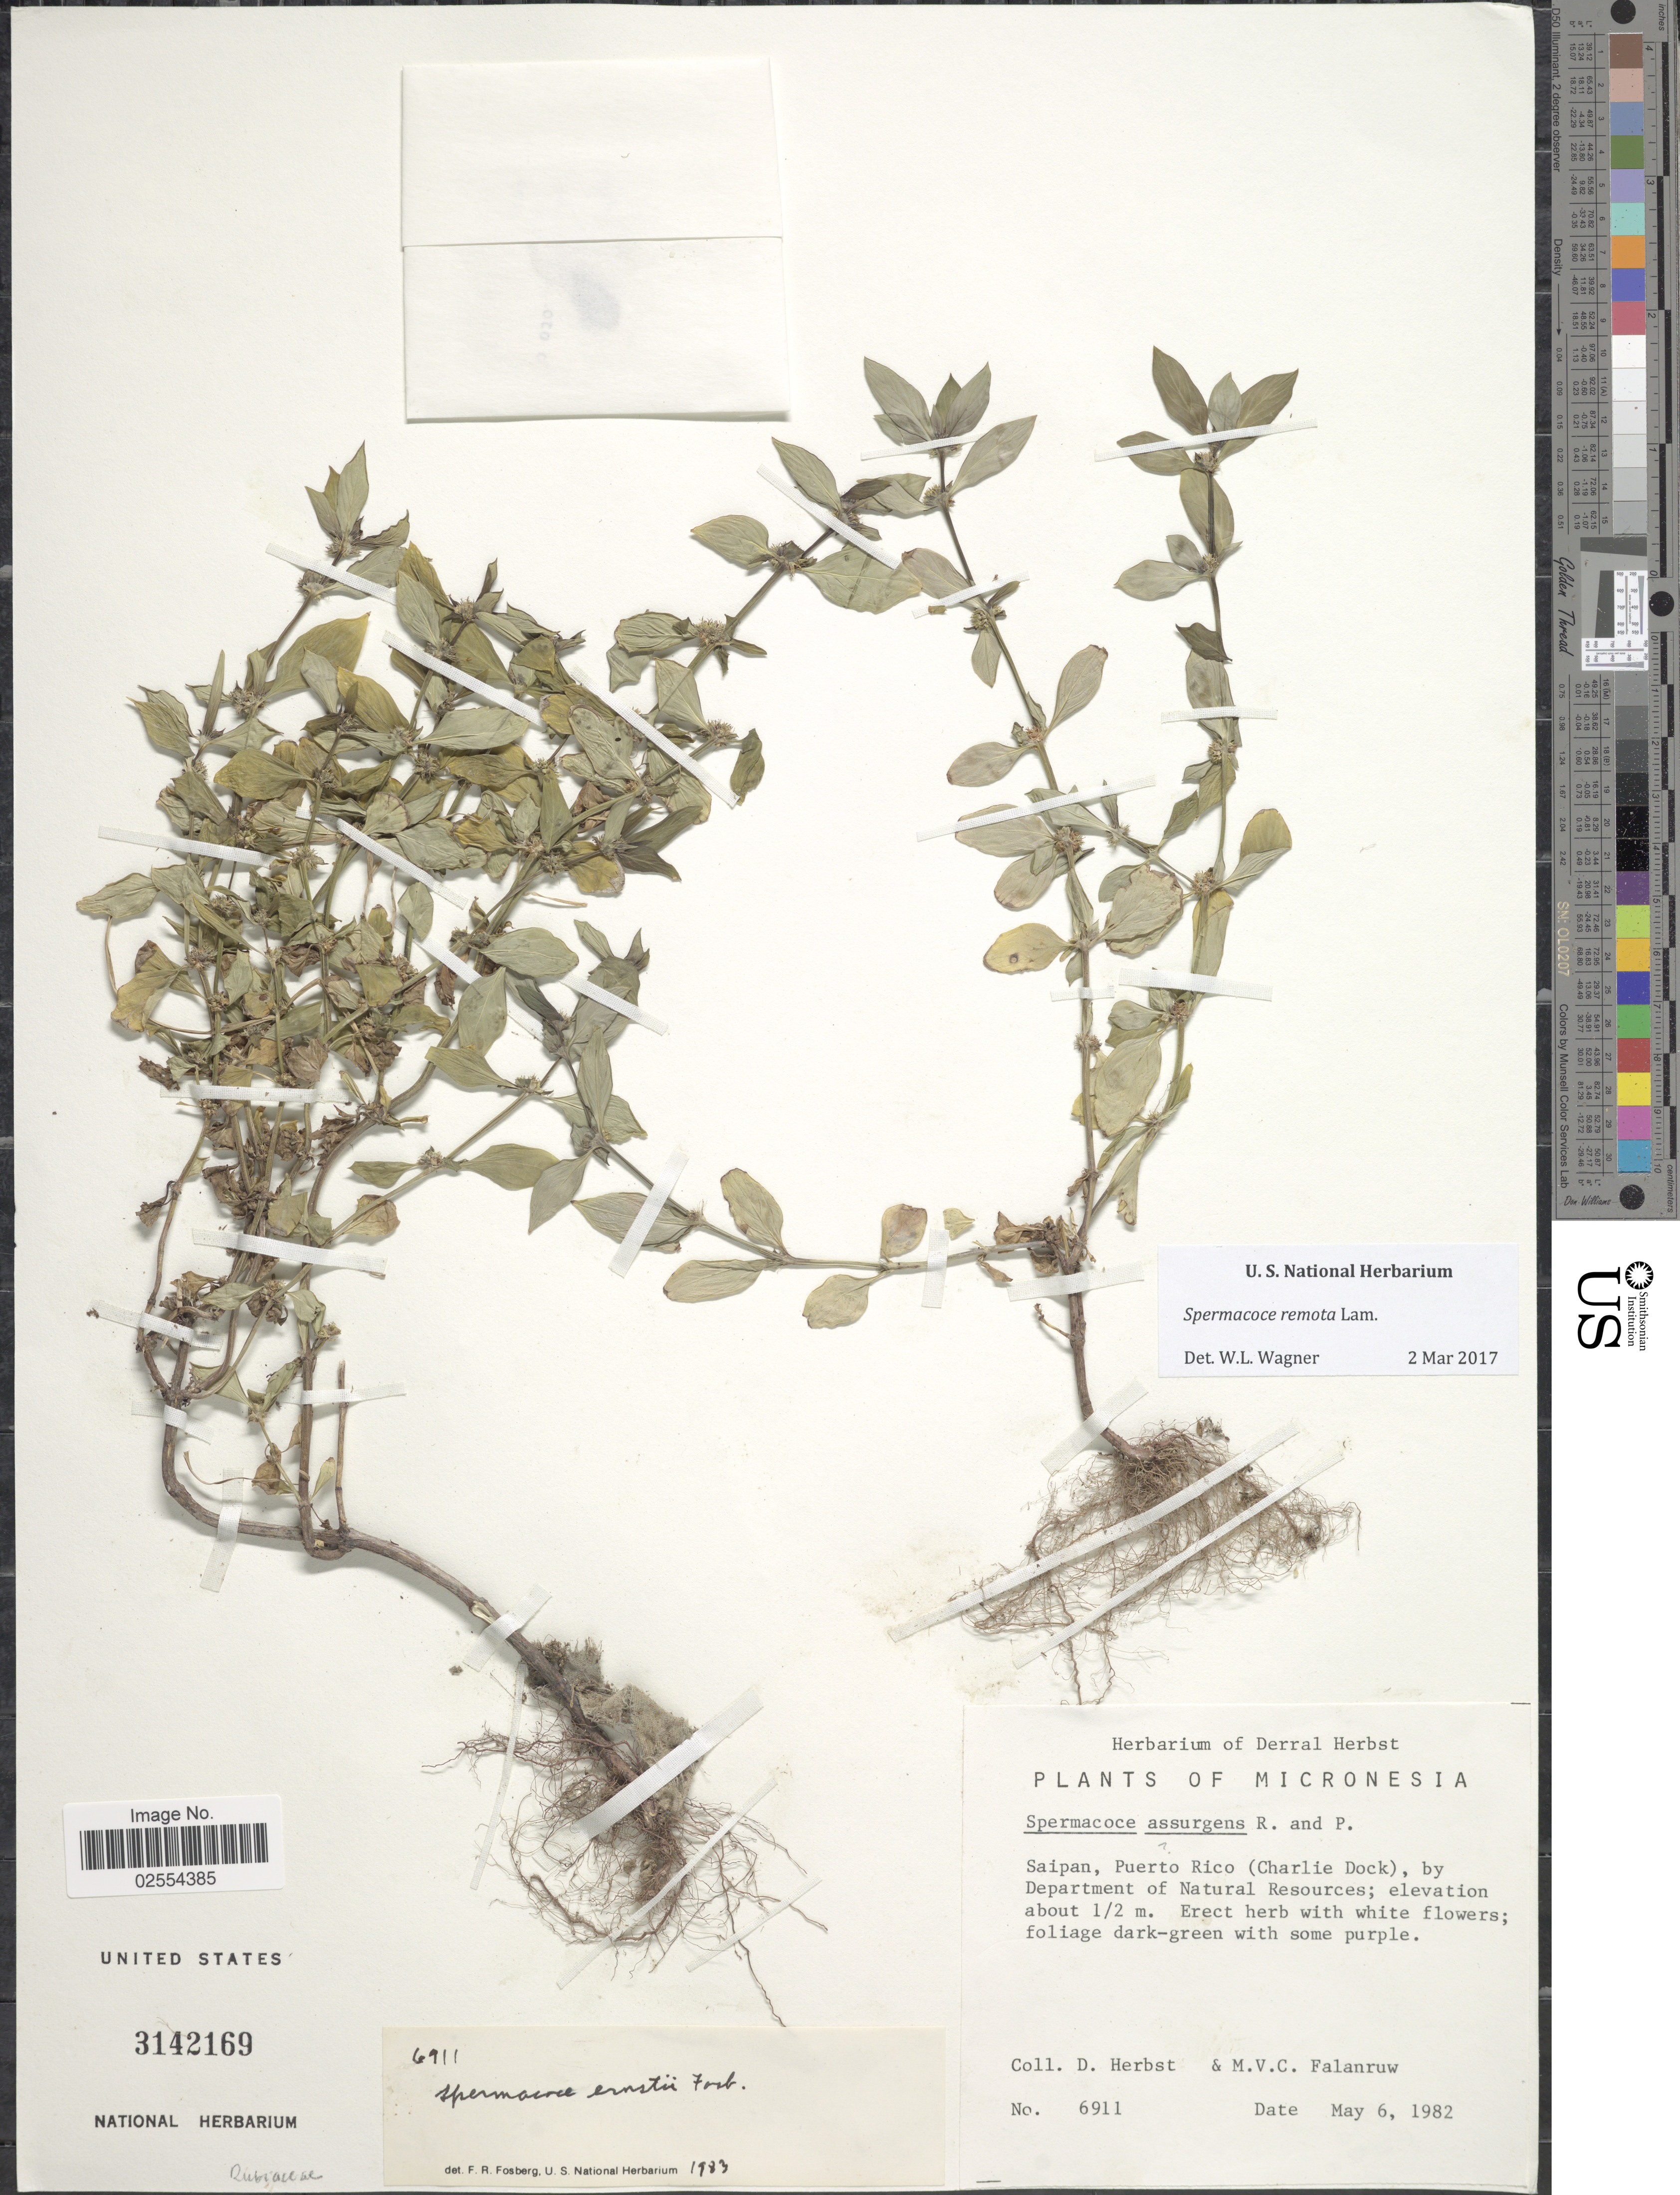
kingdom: Plantae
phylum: Tracheophyta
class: Magnoliopsida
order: Gentianales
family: Rubiaceae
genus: Spermacoce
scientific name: Spermacoce remota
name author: Lam.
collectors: D. Herbst & M. V. Falanruw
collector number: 6911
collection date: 1982-05-06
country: Northern Mariana Islands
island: Saipan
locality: Micronesia, Saipan, Puerto Rico (Charlie Dock), by Department of Natural Resources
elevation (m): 0.5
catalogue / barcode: US 3142169